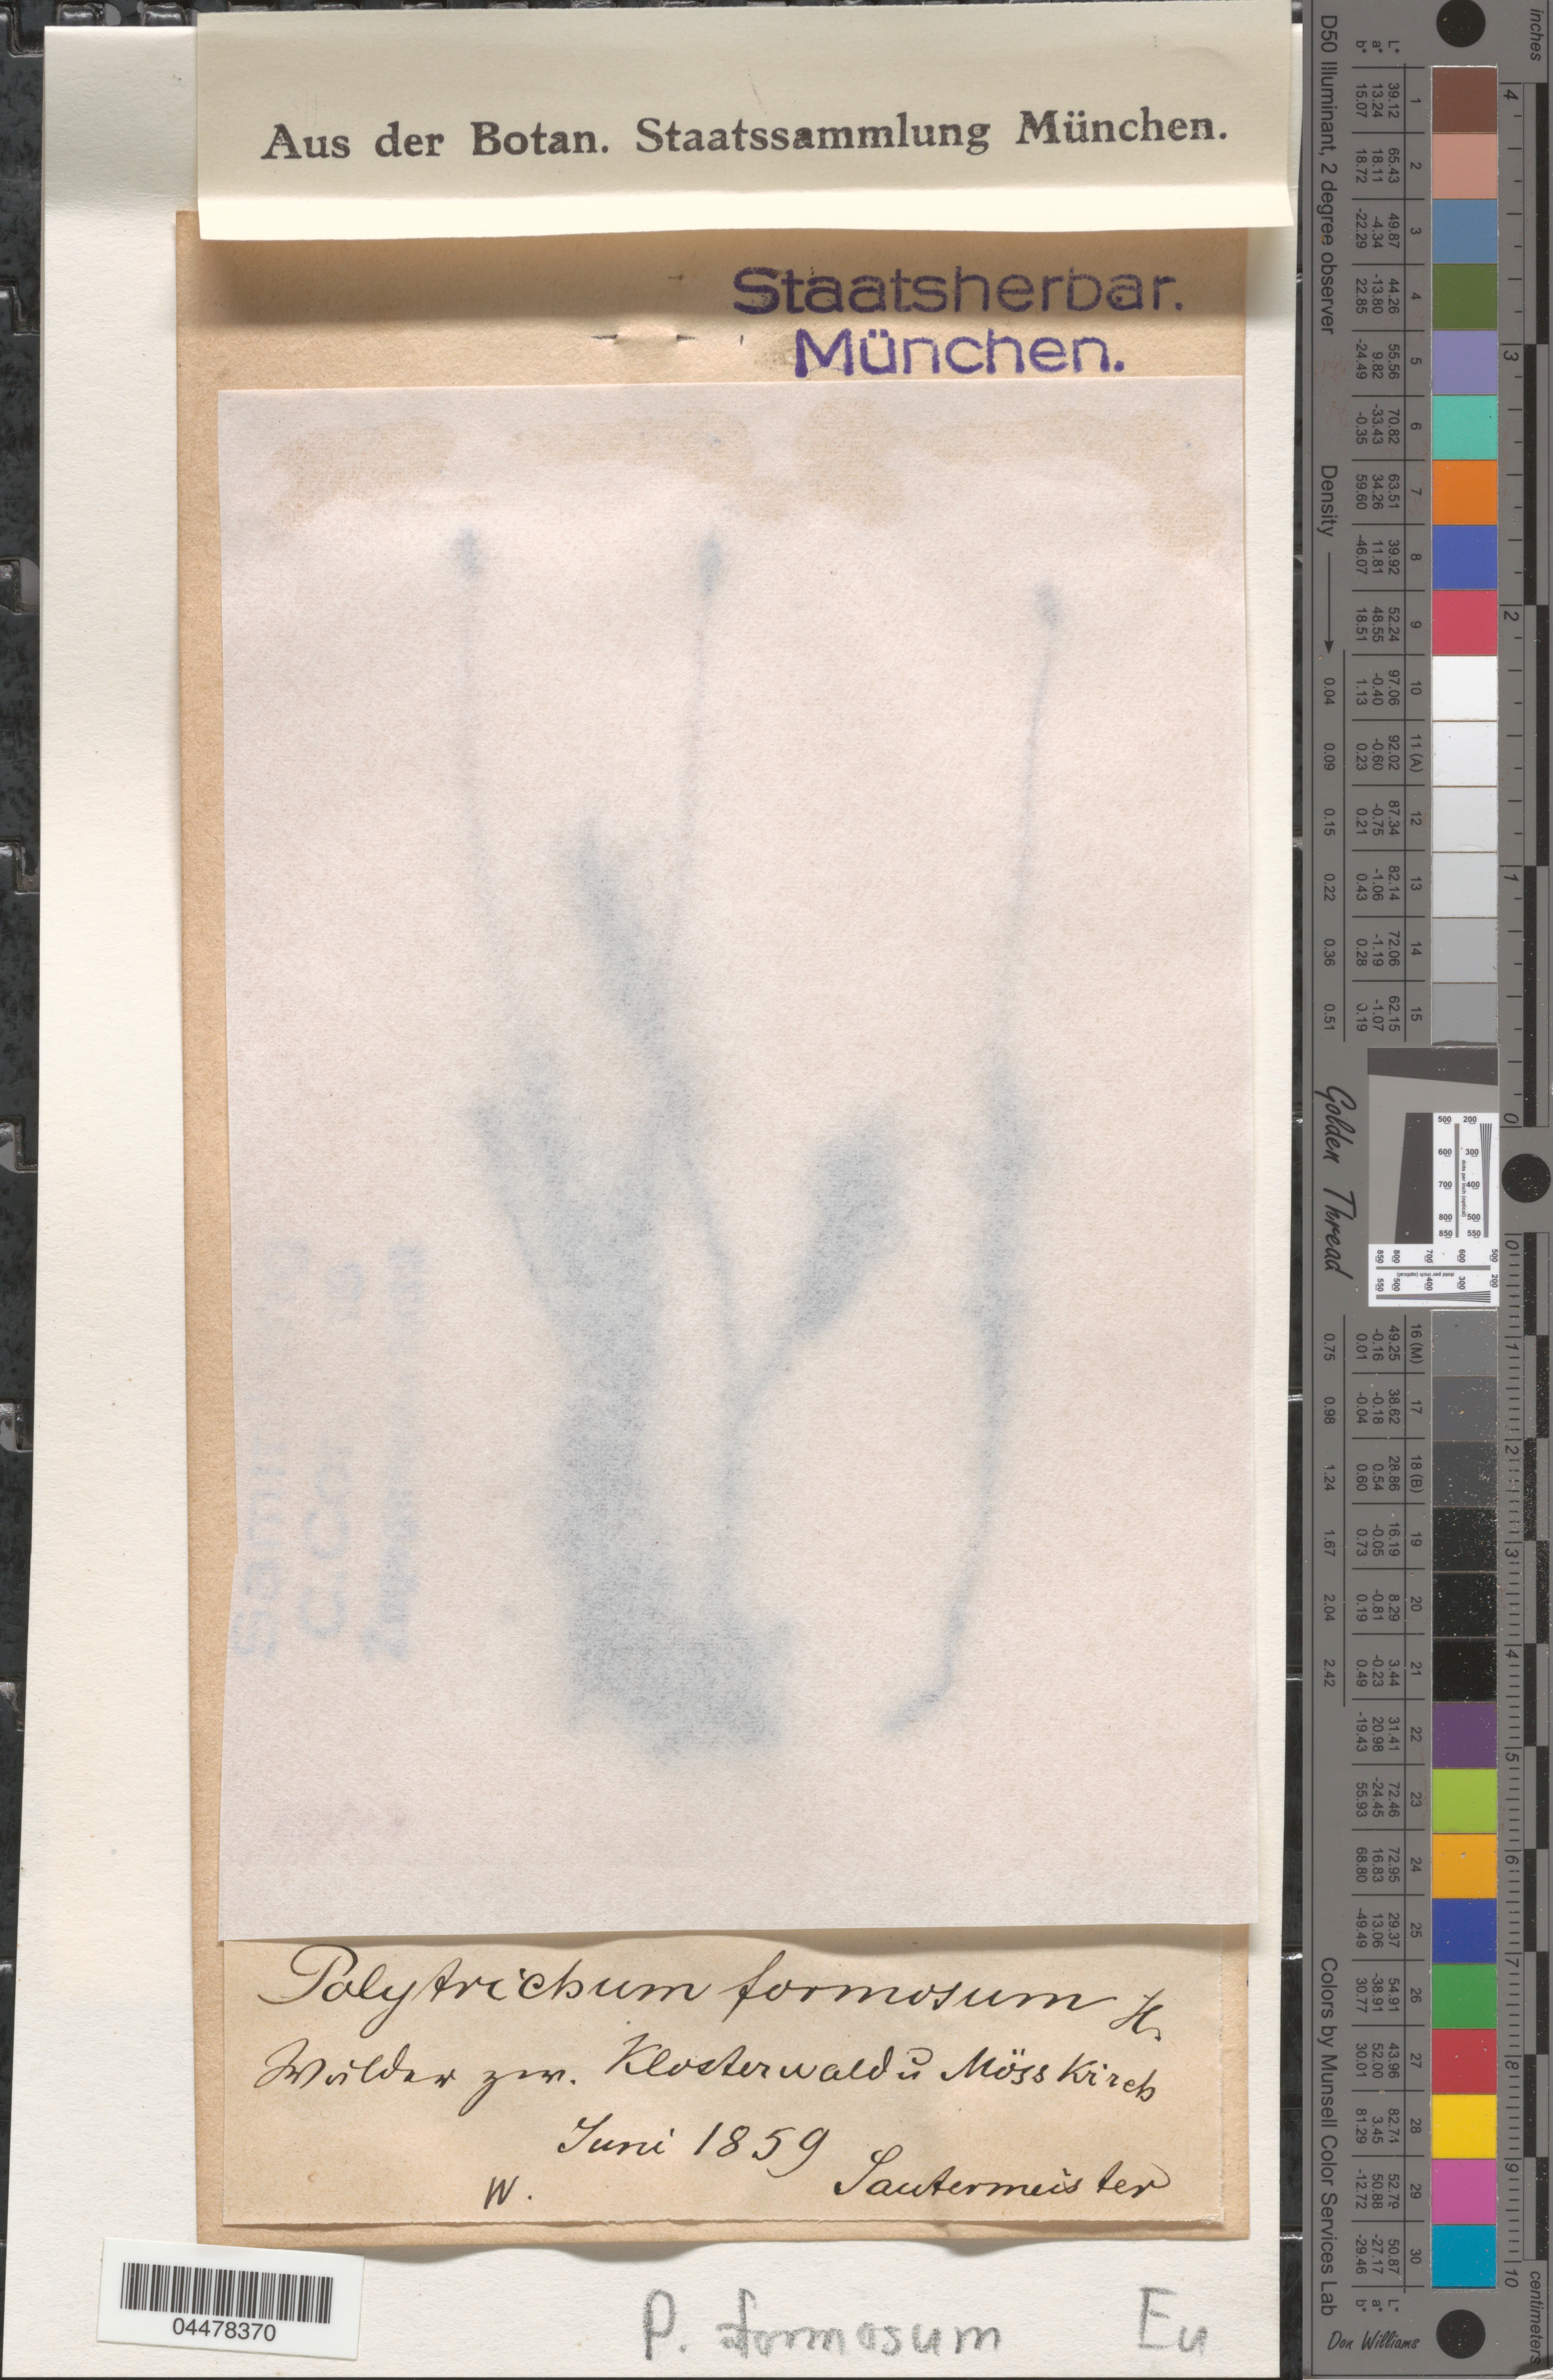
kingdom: Plantae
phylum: Bryophyta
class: Polytrichopsida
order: Polytrichales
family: Polytrichaceae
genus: Polytrichastrum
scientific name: Polytrichastrum formosum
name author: (Hedw.) G.L. Sm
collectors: Sautermeister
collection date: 1859-06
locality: [illegible text] zw Klosterwald u Möss Kireb[interpreted].